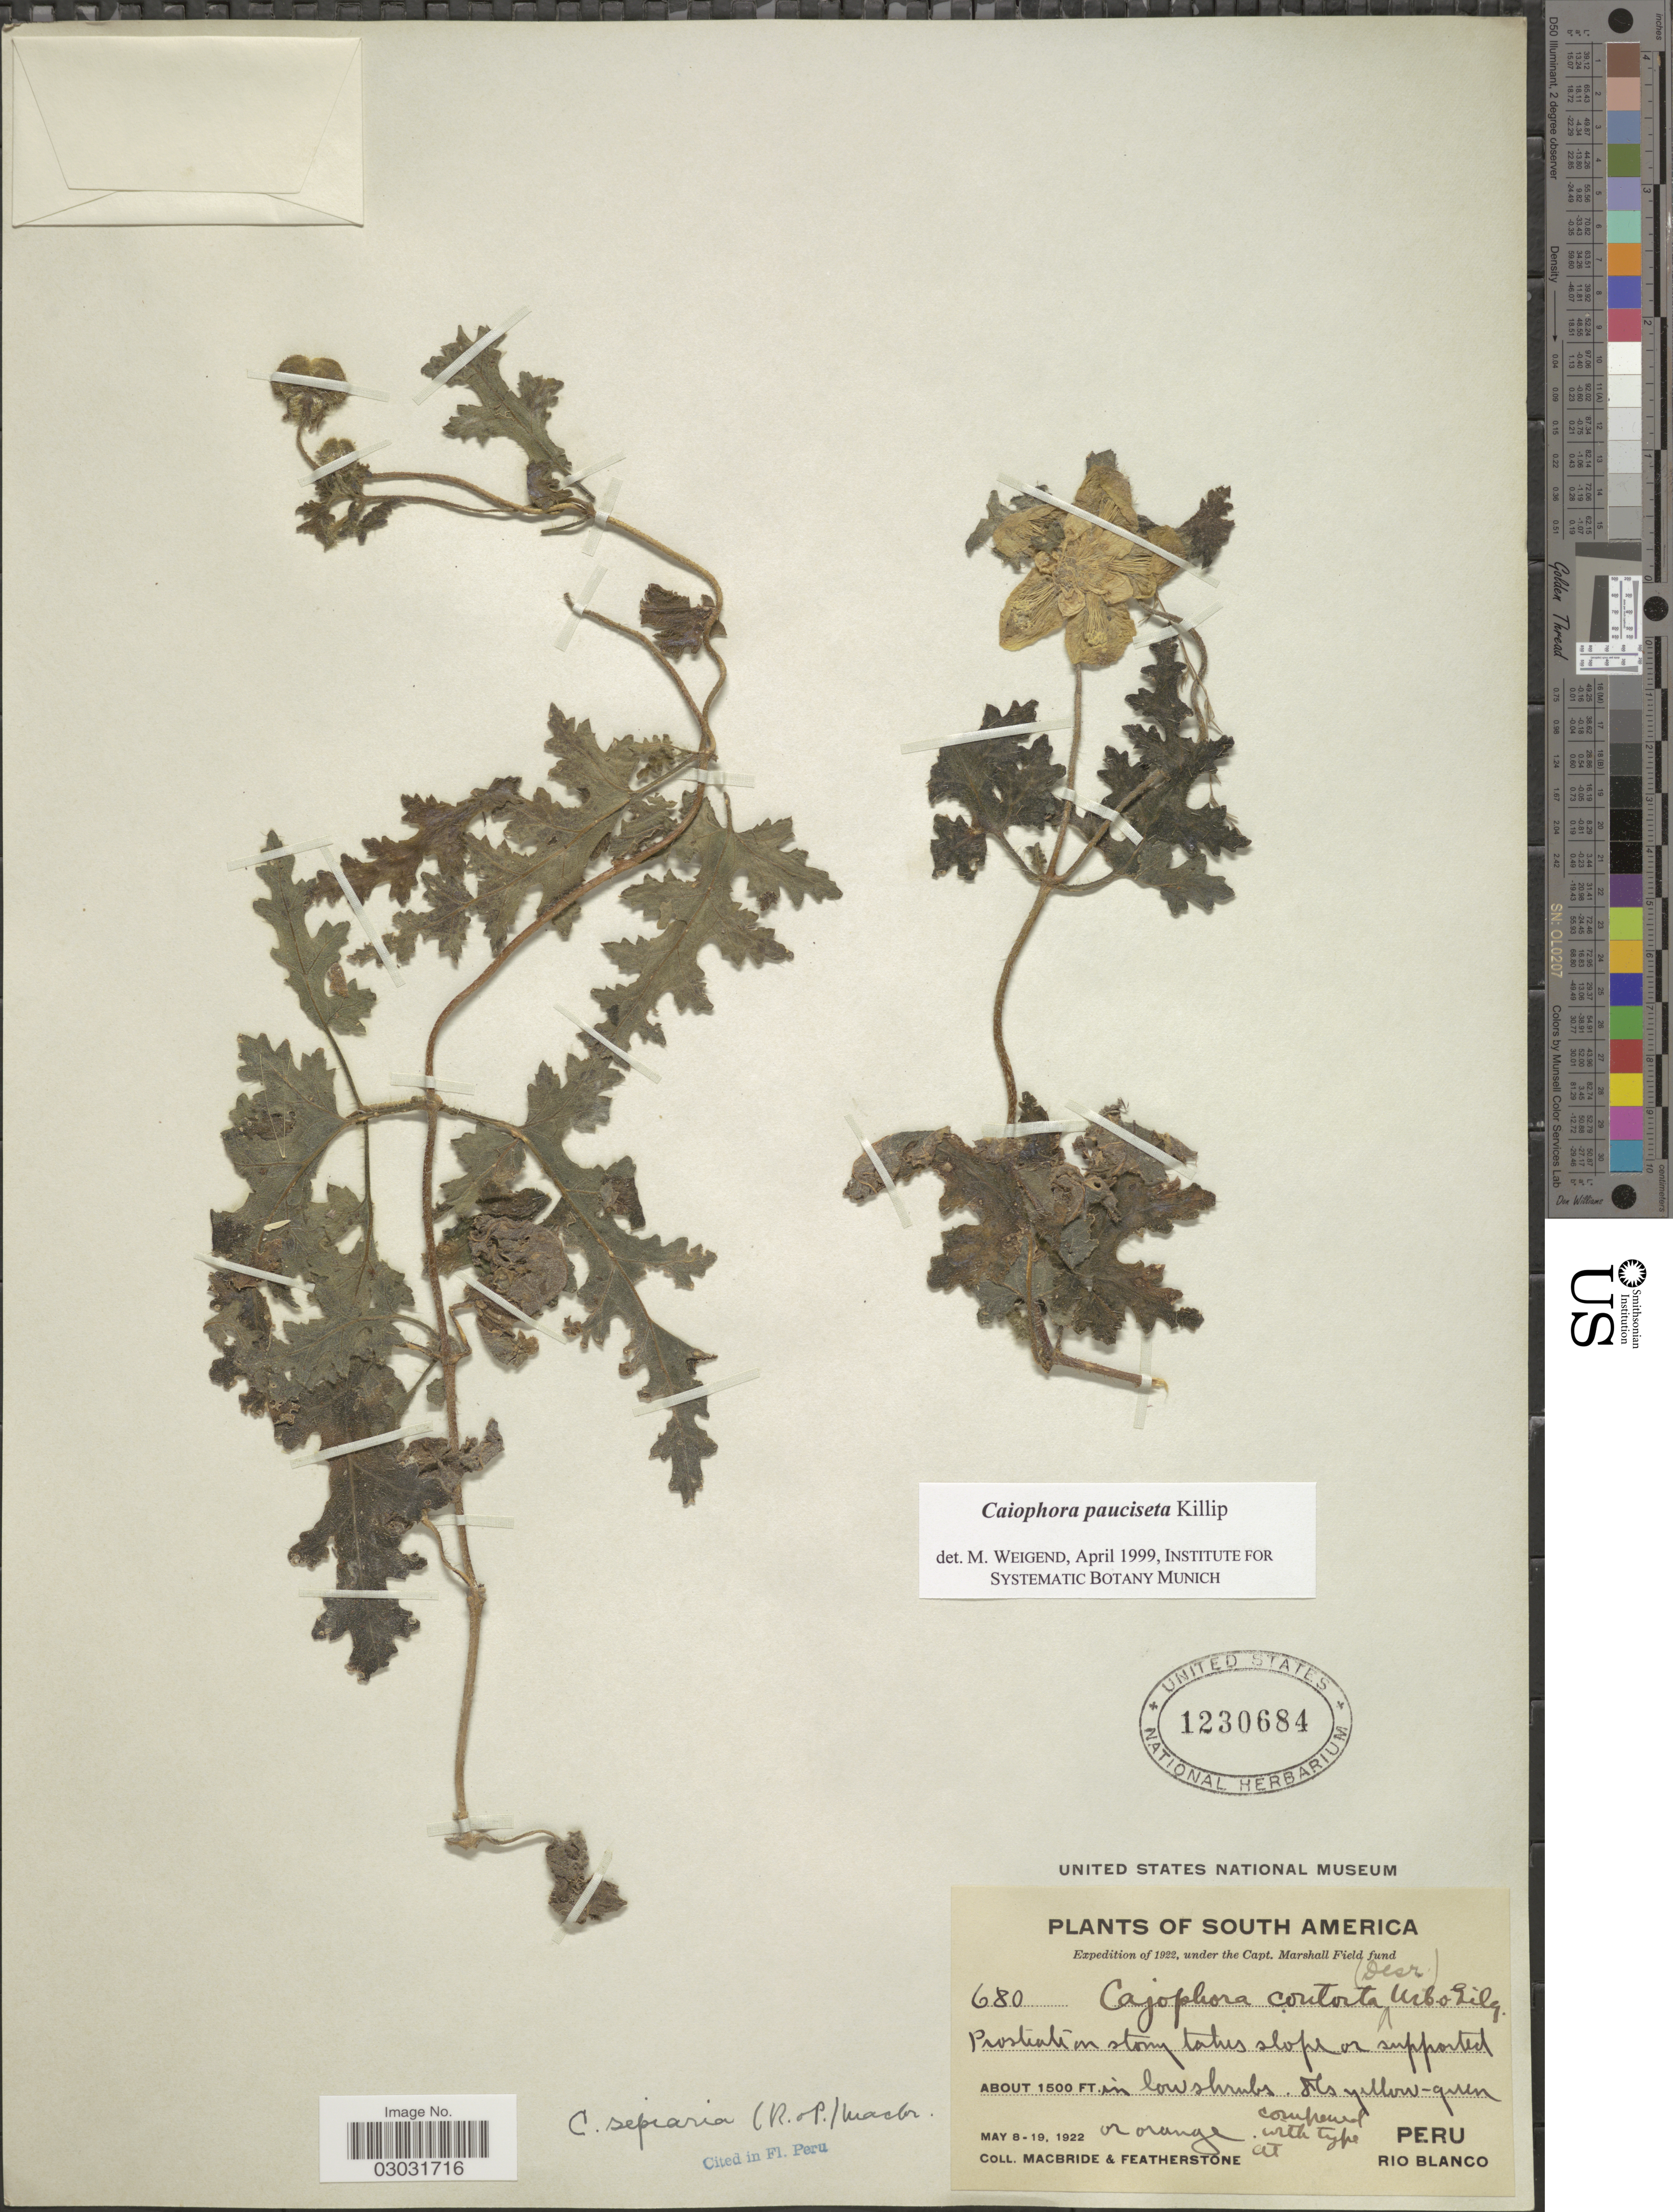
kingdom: Plantae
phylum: Tracheophyta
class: Magnoliopsida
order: Cornales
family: Loasaceae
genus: Caiophora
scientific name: Caiophora pauciseta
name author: Killip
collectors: Macbride, -- & -. Featherstone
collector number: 680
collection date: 1922-05-08/1922-05-19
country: Peru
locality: Rio Blanco.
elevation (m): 457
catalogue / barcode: US 1230684